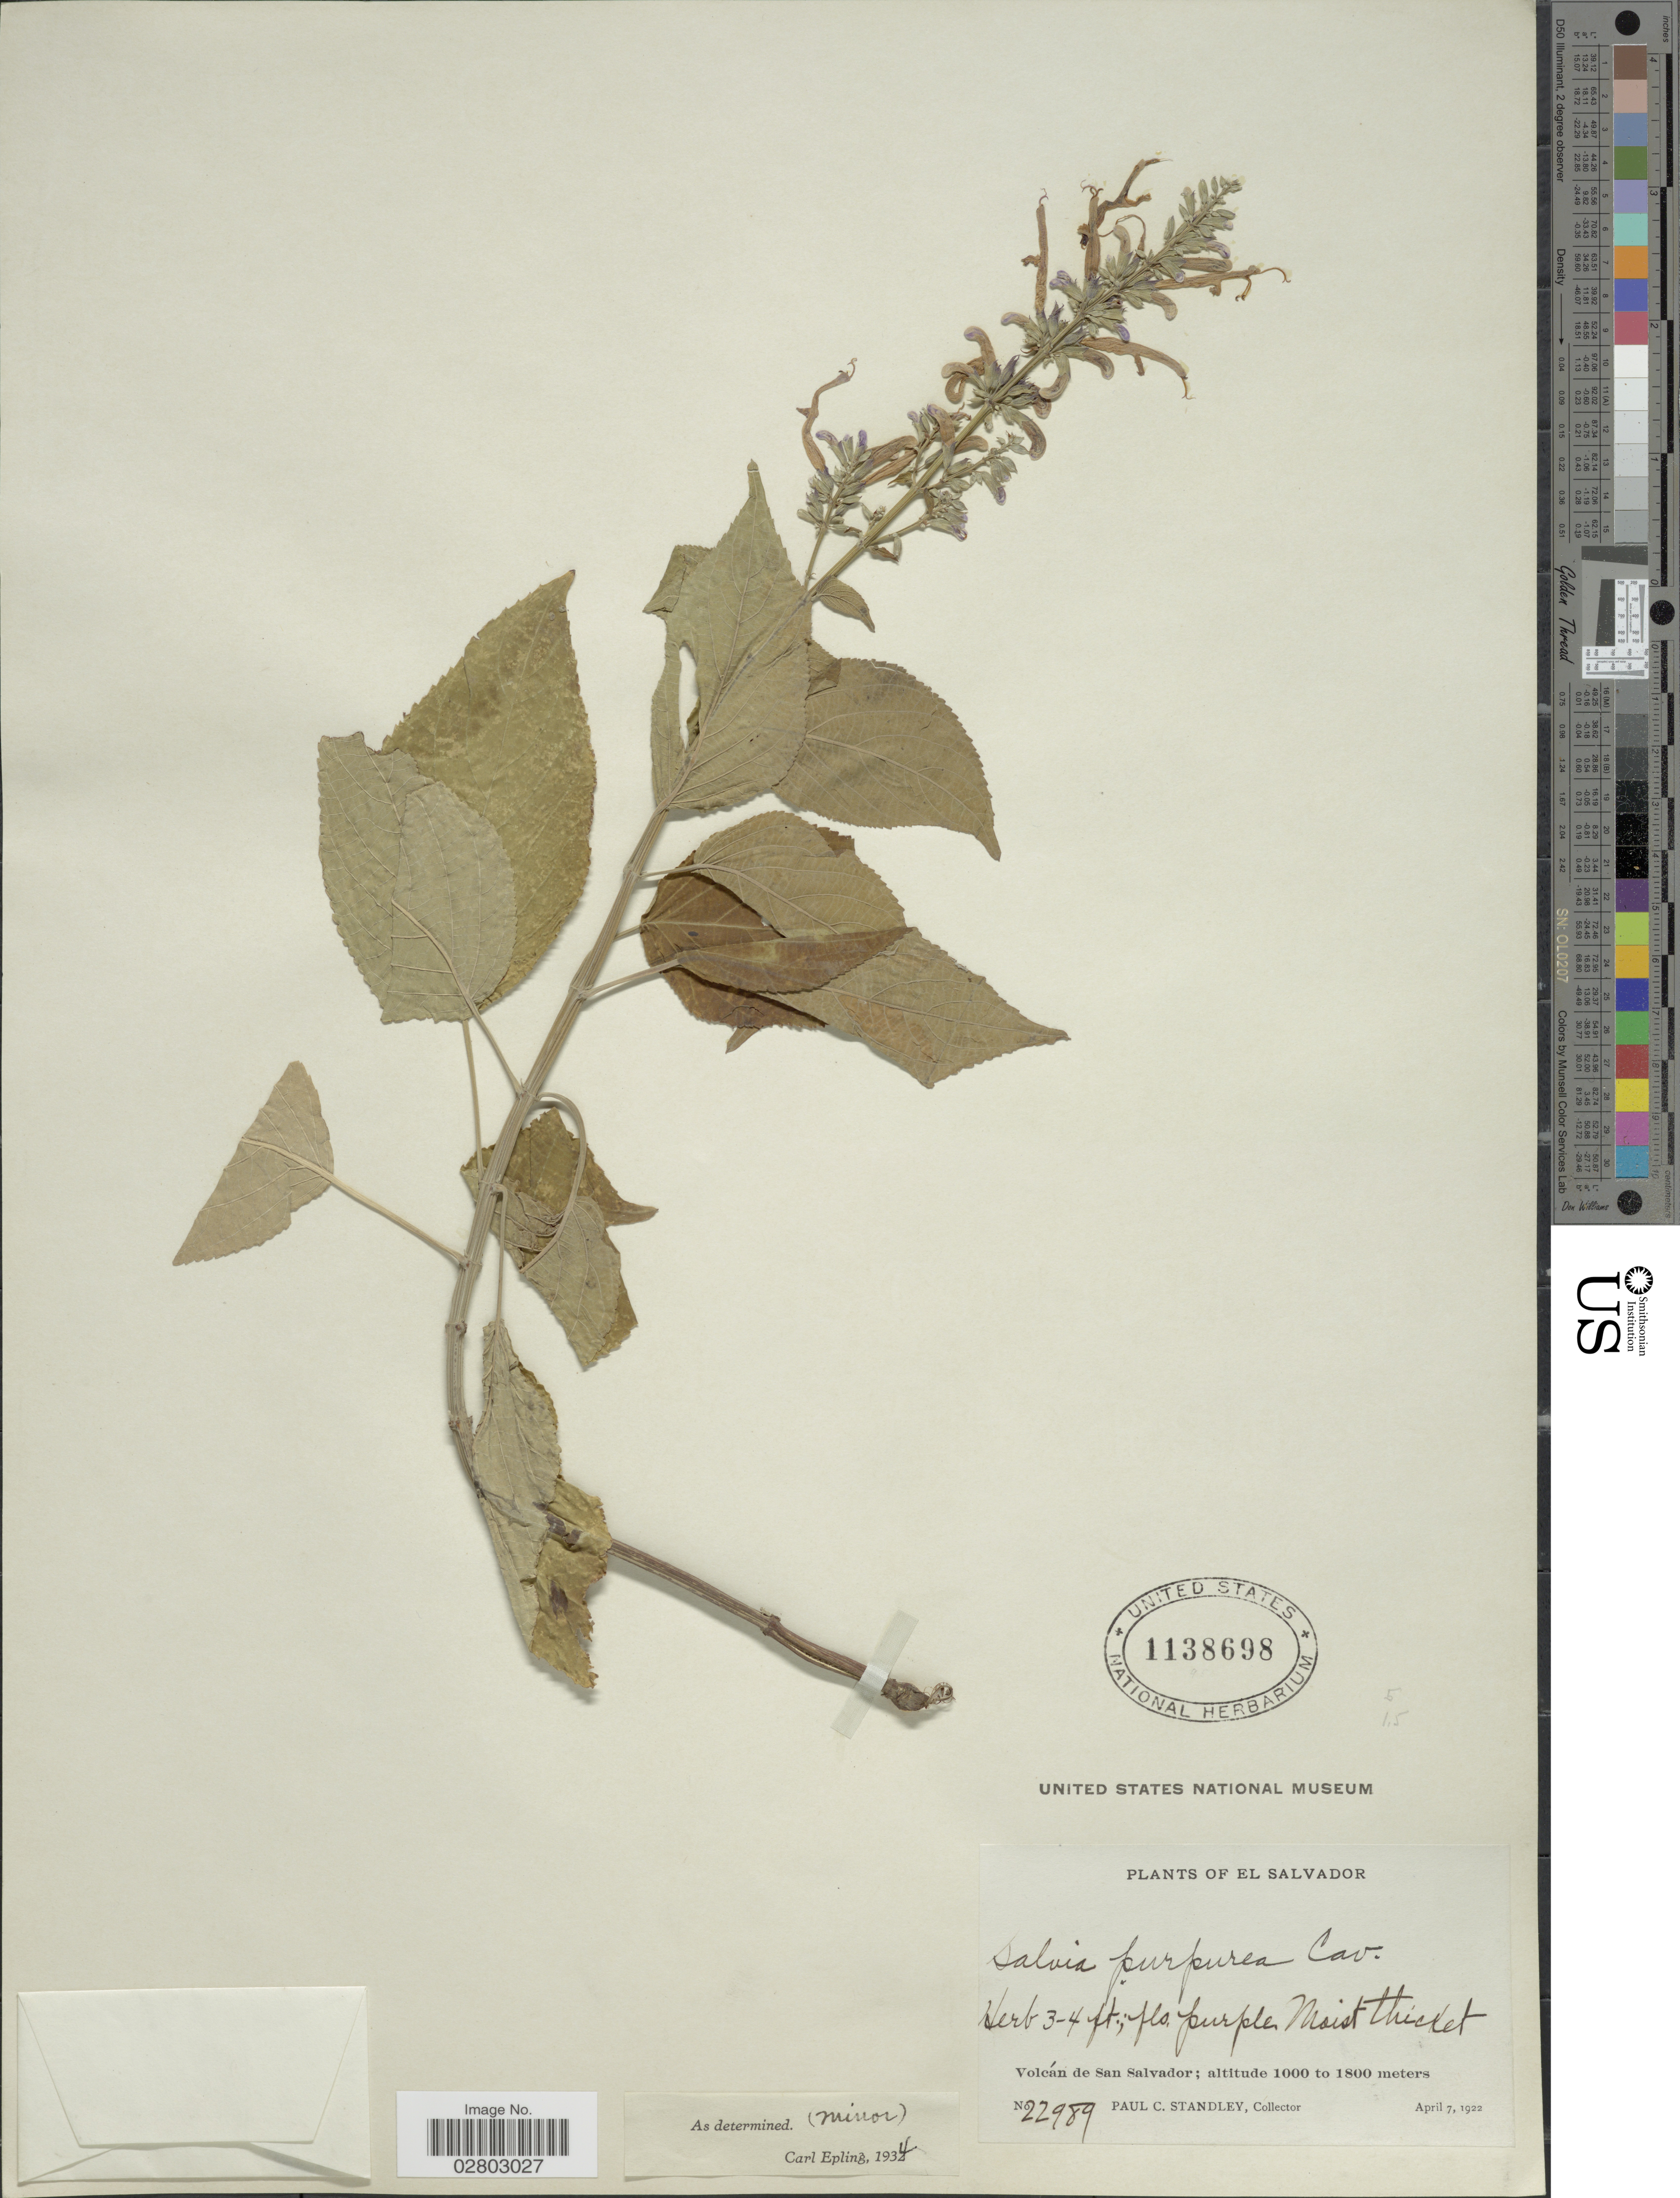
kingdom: Plantae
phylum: Tracheophyta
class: Magnoliopsida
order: Lamiales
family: Lamiaceae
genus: Salvia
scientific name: Salvia purpurea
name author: Cav.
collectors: P. C. Standley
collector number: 22989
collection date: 1922-04-07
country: El Salvador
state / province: San Salvador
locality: Volcán de San Salvador.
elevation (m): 1000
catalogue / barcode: US 1138698